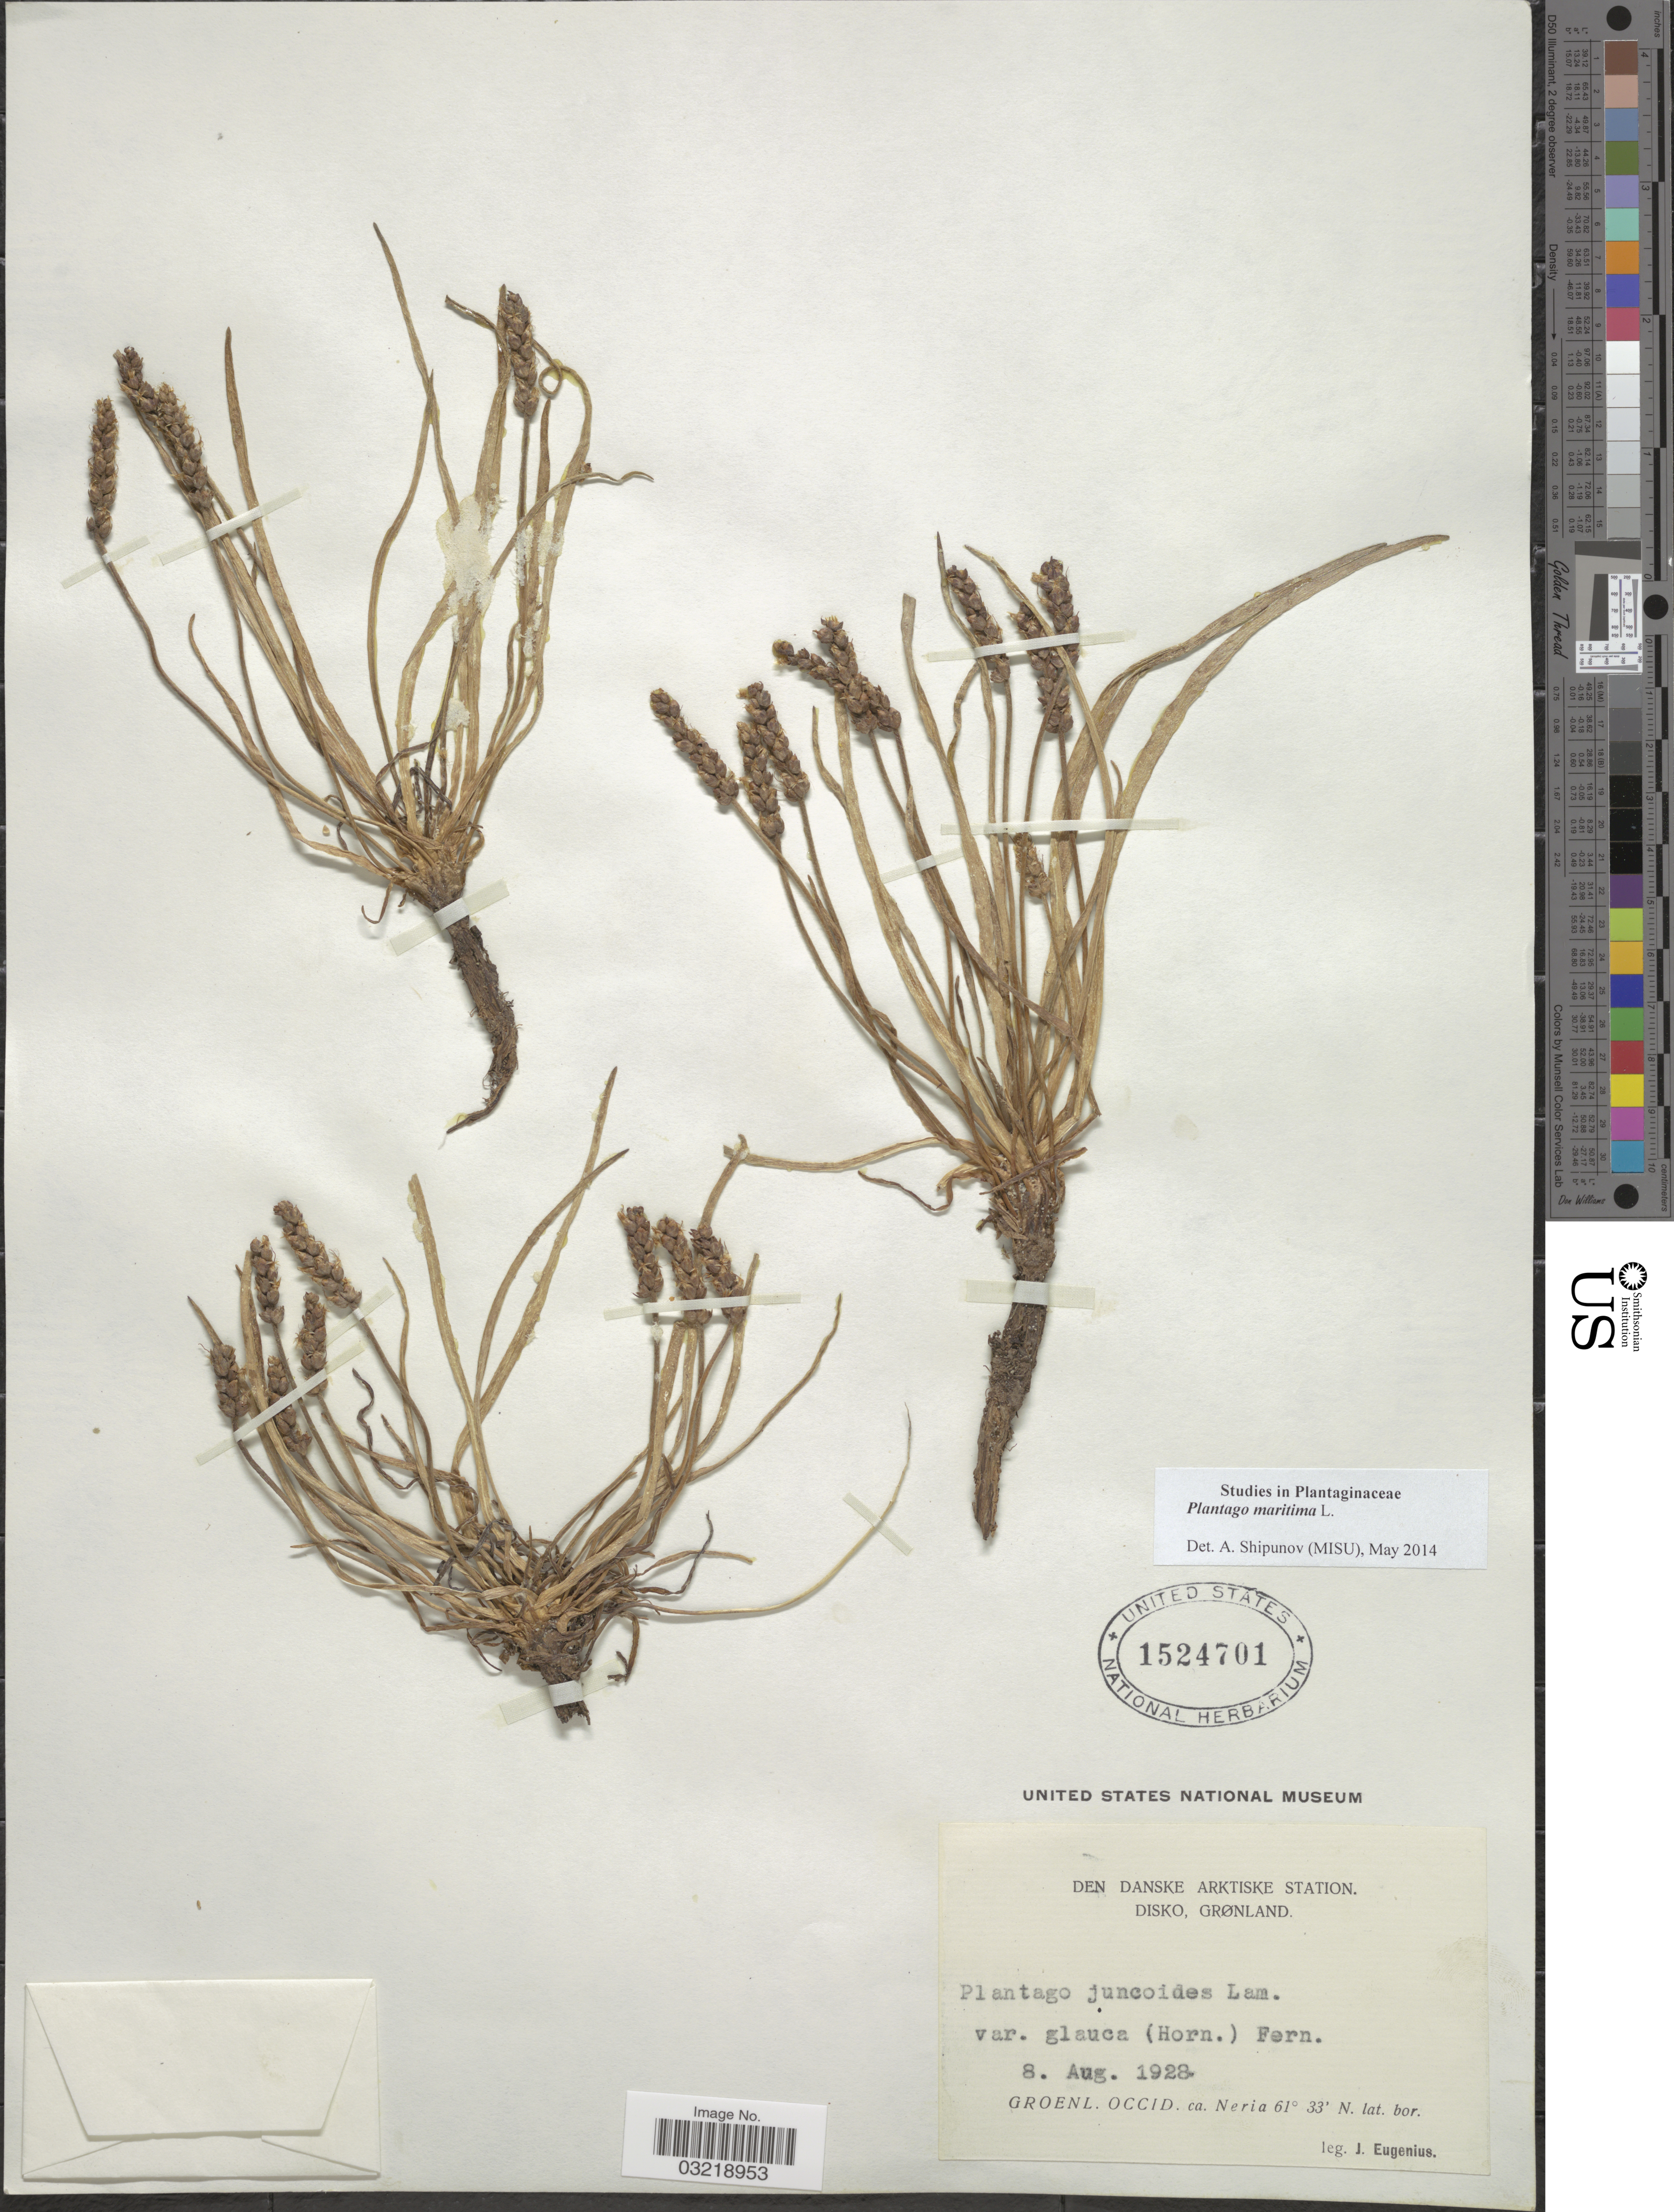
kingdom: Plantae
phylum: Tracheophyta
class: Magnoliopsida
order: Lamiales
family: Plantaginaceae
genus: Plantago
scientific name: Plantago maritima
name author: L.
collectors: J. Eugenius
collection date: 1928-08-08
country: Greenland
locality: Den Danske Arktiske Station. Disko, Grønland. Groenl. Occid. ca. Neria.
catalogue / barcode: US 1524701